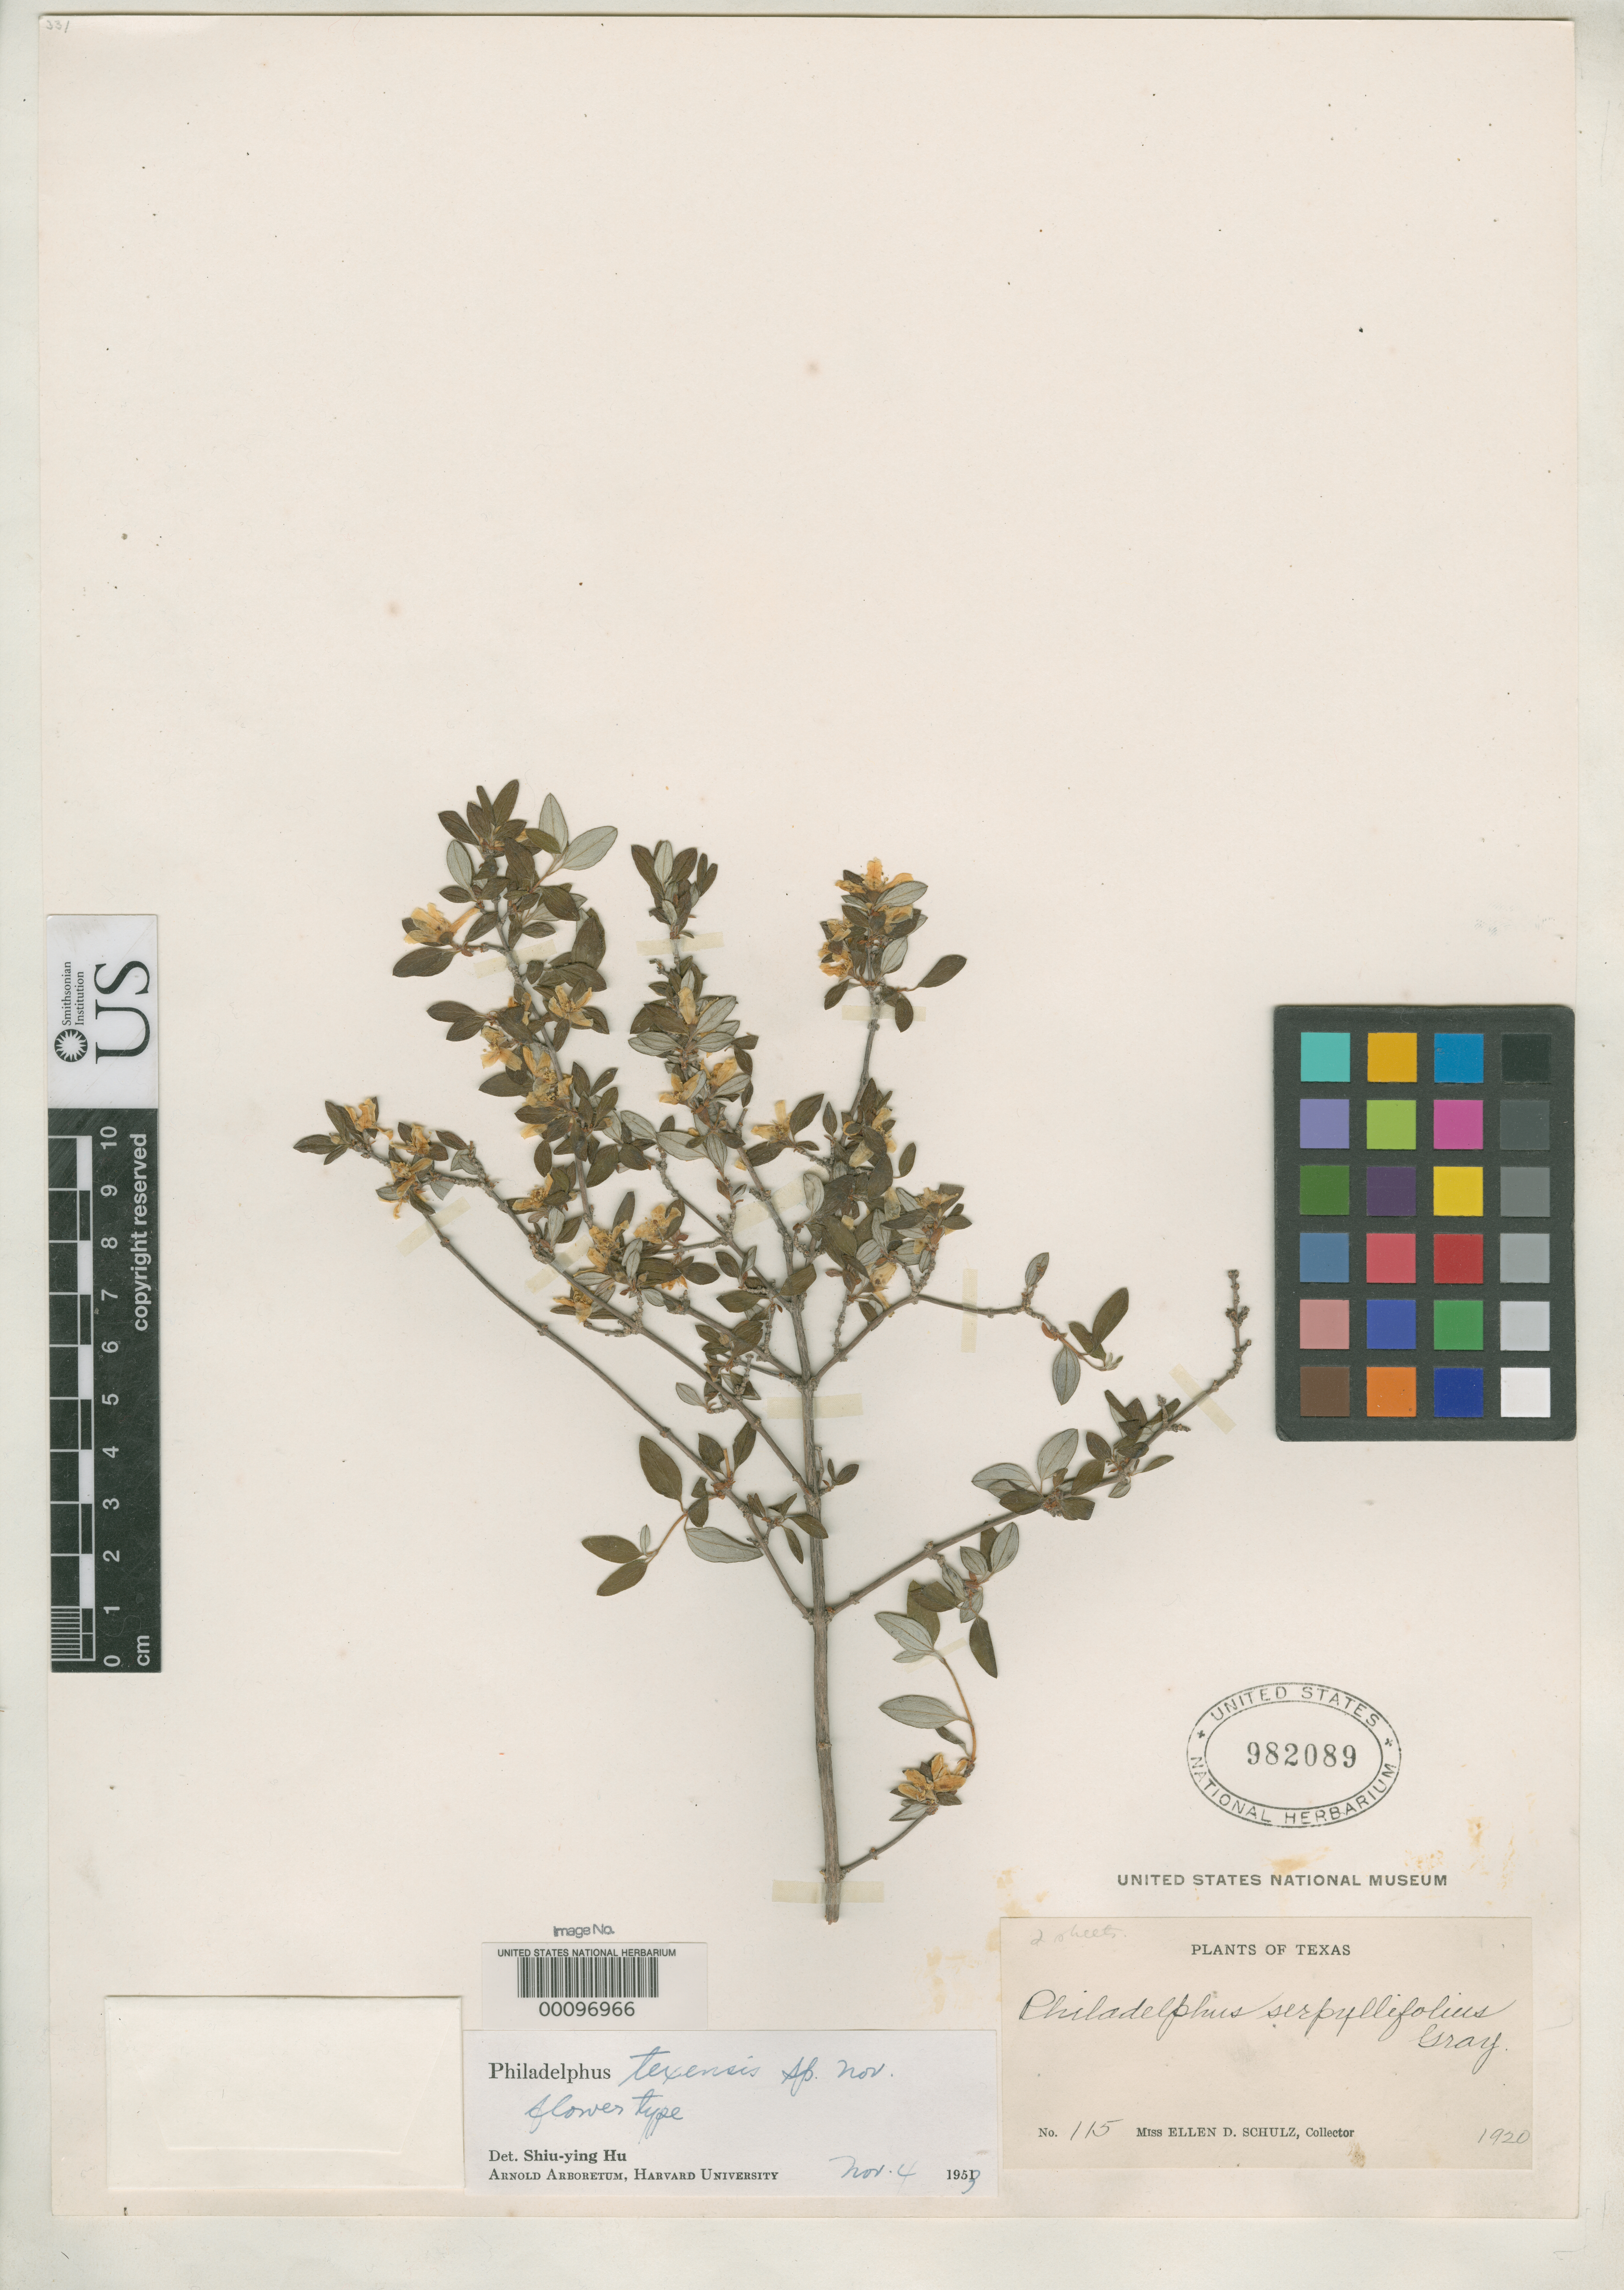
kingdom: Plantae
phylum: Tracheophyta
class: Magnoliopsida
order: Cornales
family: Hydrangeaceae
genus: Philadelphus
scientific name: Philadelphus texensis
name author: S.Y. Hu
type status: Syntype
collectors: E. D. Schulz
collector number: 115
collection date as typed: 1920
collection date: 1920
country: United States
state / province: Texas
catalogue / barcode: US 982089